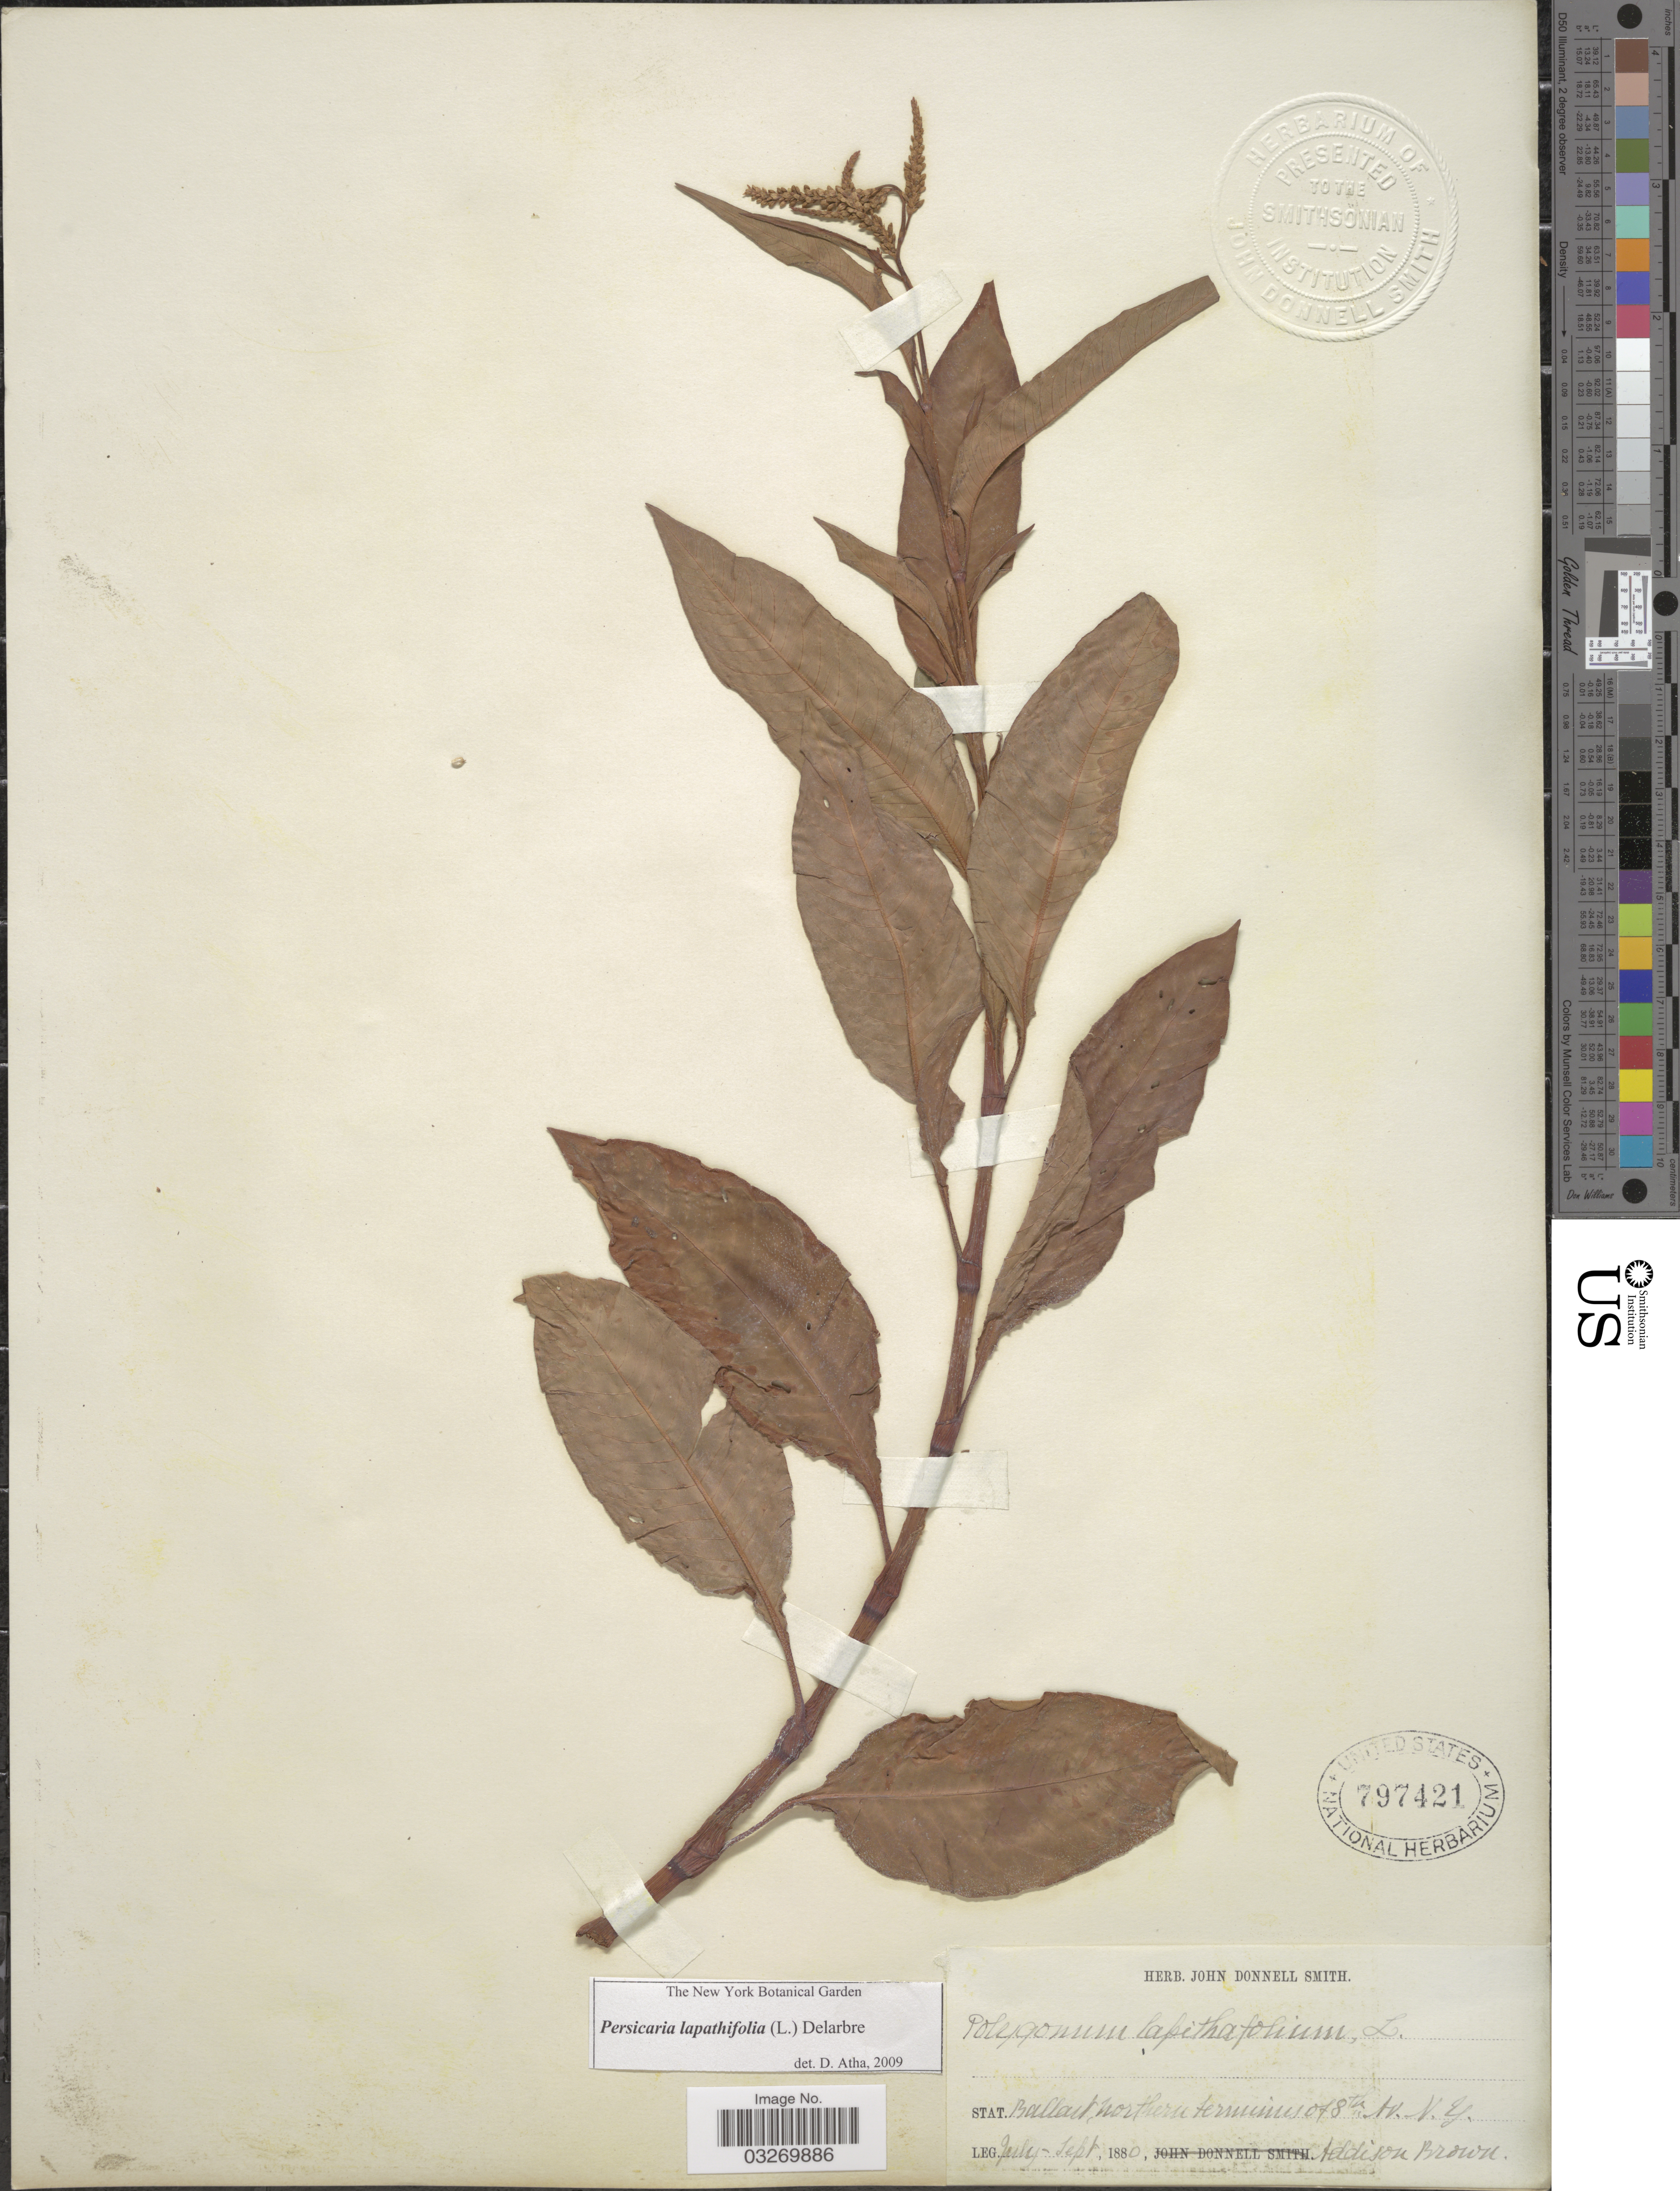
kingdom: Plantae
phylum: Tracheophyta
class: Magnoliopsida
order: Caryophyllales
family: Polygonaceae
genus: Persicaria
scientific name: Persicaria lapathifolia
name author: (L.) Delarbre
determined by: Atha, D. E.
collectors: A. Brown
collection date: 1880-07/1880-09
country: United States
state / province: New York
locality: Ballast, Northern terminus of 8th Av.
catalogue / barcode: US 797421